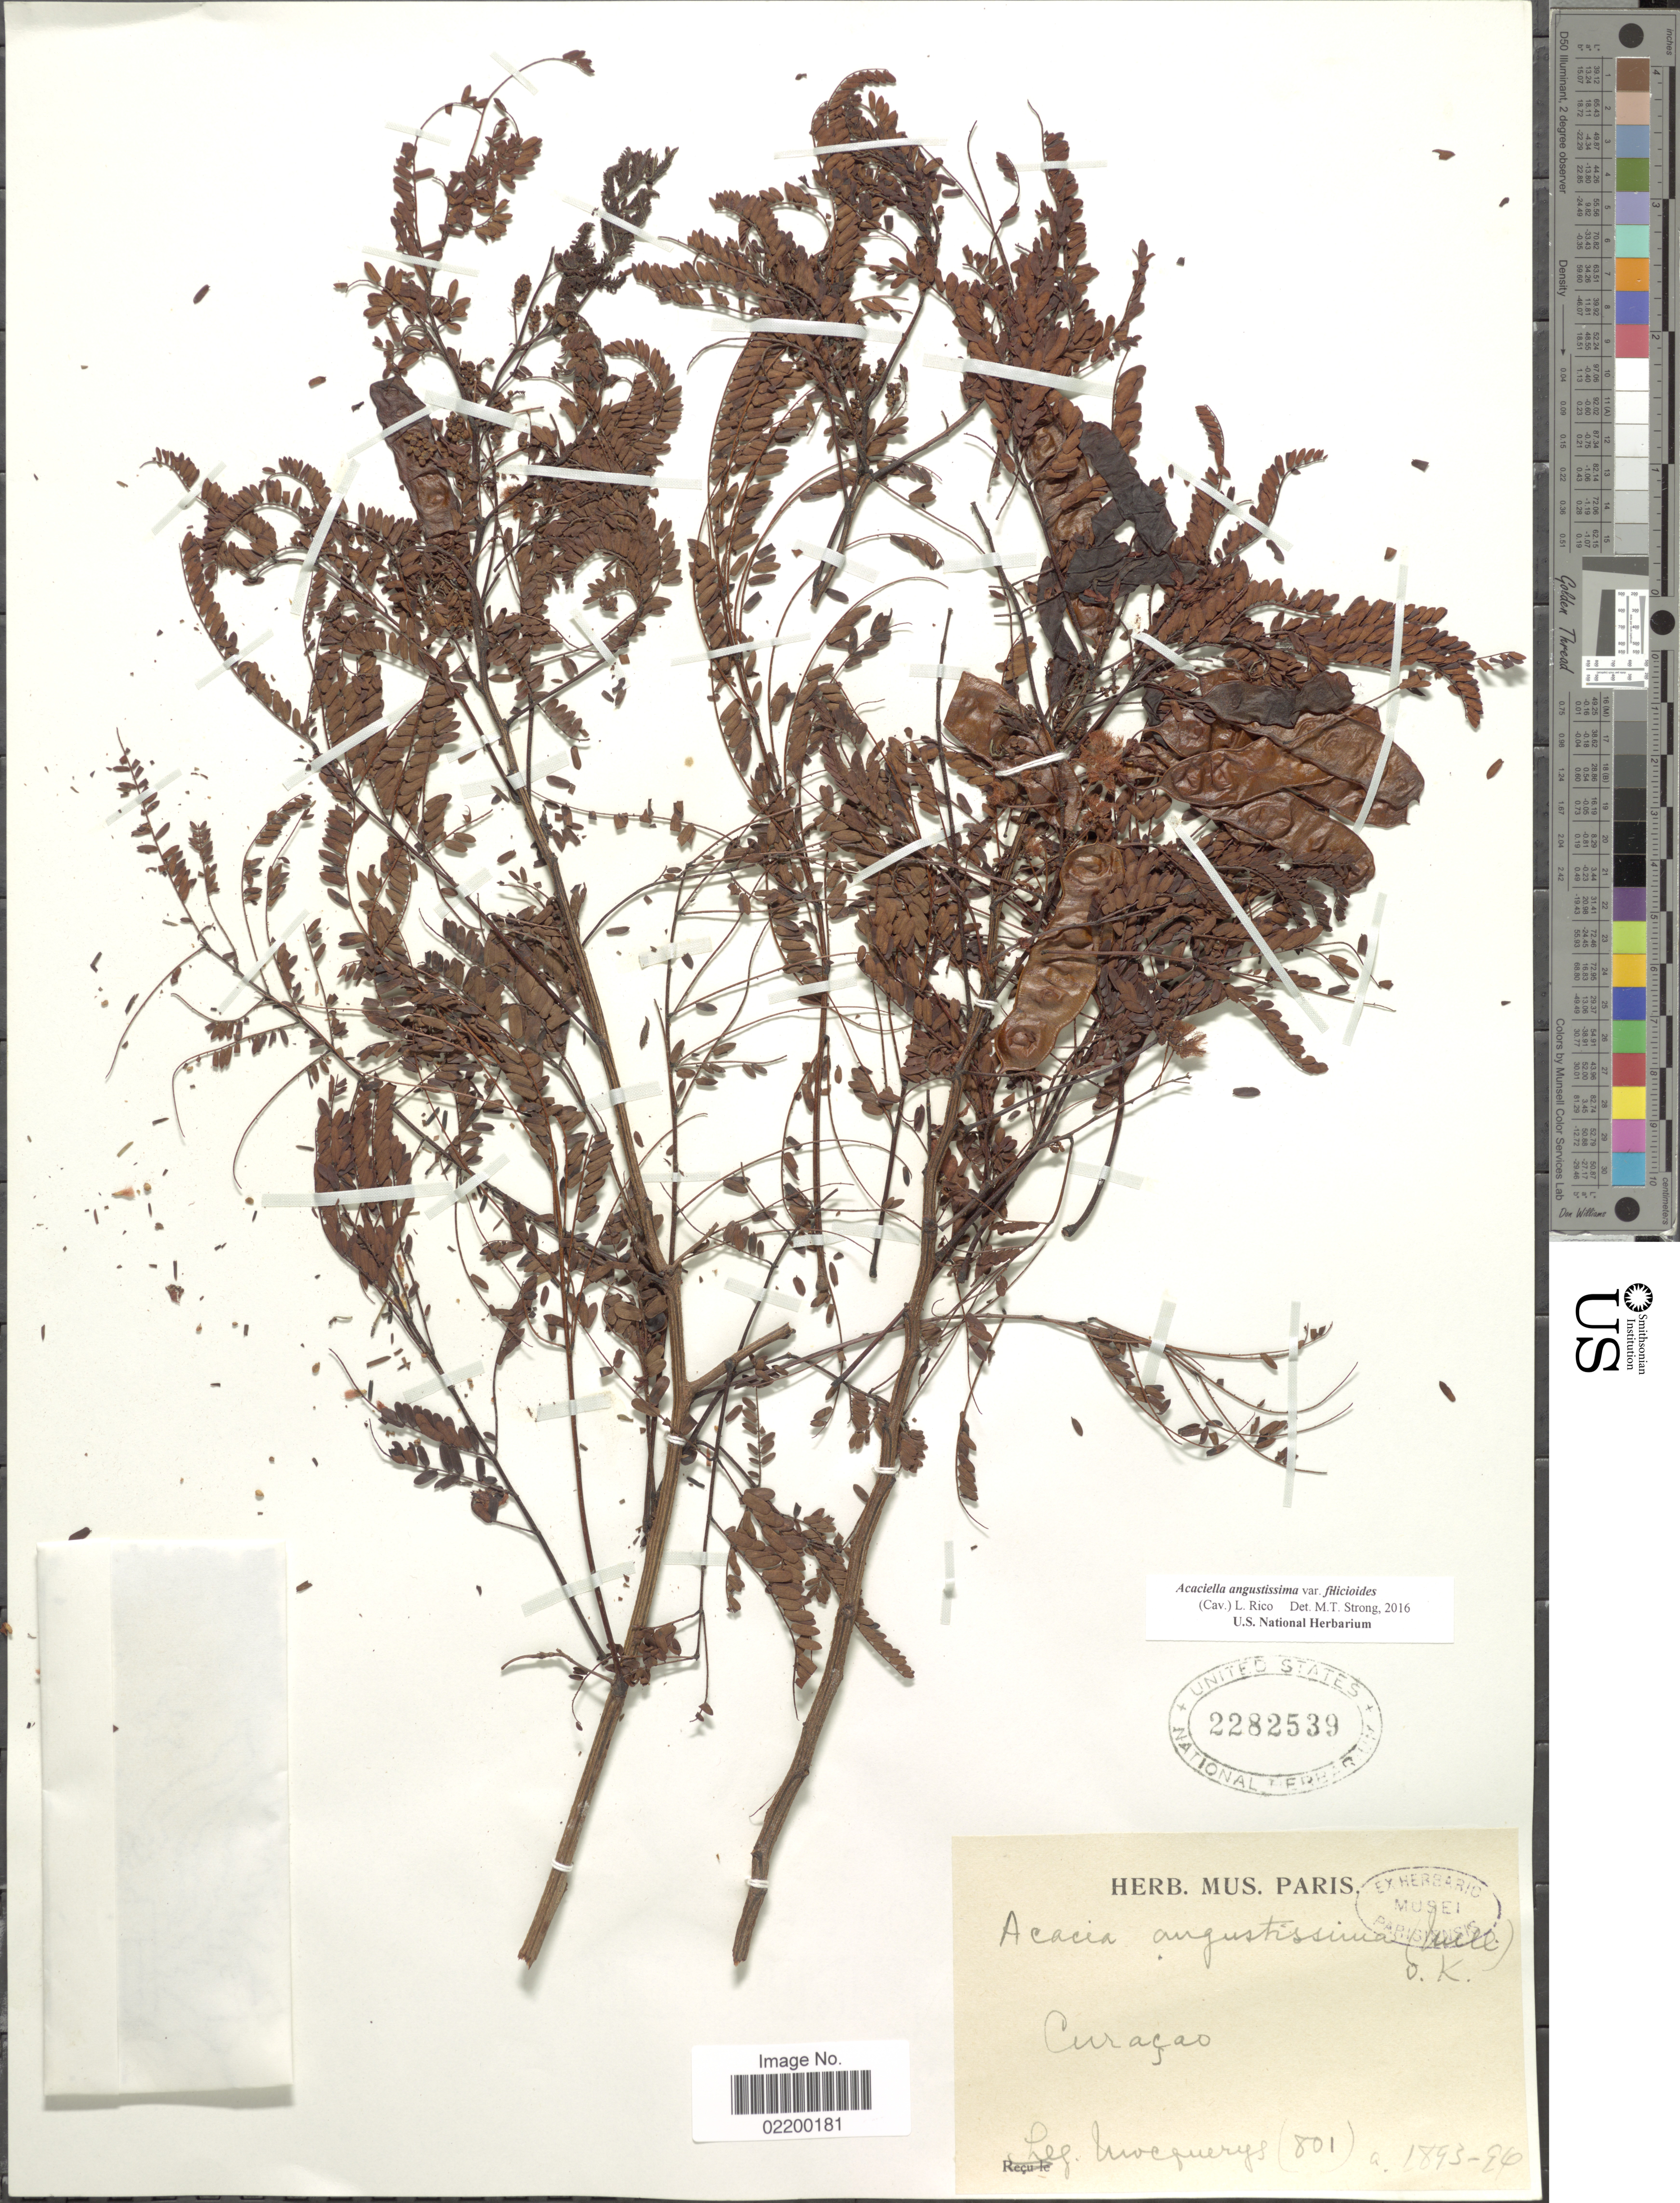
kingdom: Plantae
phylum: Tracheophyta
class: Magnoliopsida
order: Fabales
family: Fabaceae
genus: Acaciella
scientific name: Acaciella angustissima var. filicioides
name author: (Cav.) L. Rico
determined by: Strong, M. T., (US), Smithsonian Institution - National Museum of Natural History (UNITED STATES)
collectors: A. Mocquerys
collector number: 801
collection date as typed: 1893-1896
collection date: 1893/1896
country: Curaçao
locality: Curaçao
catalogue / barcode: US 2282539